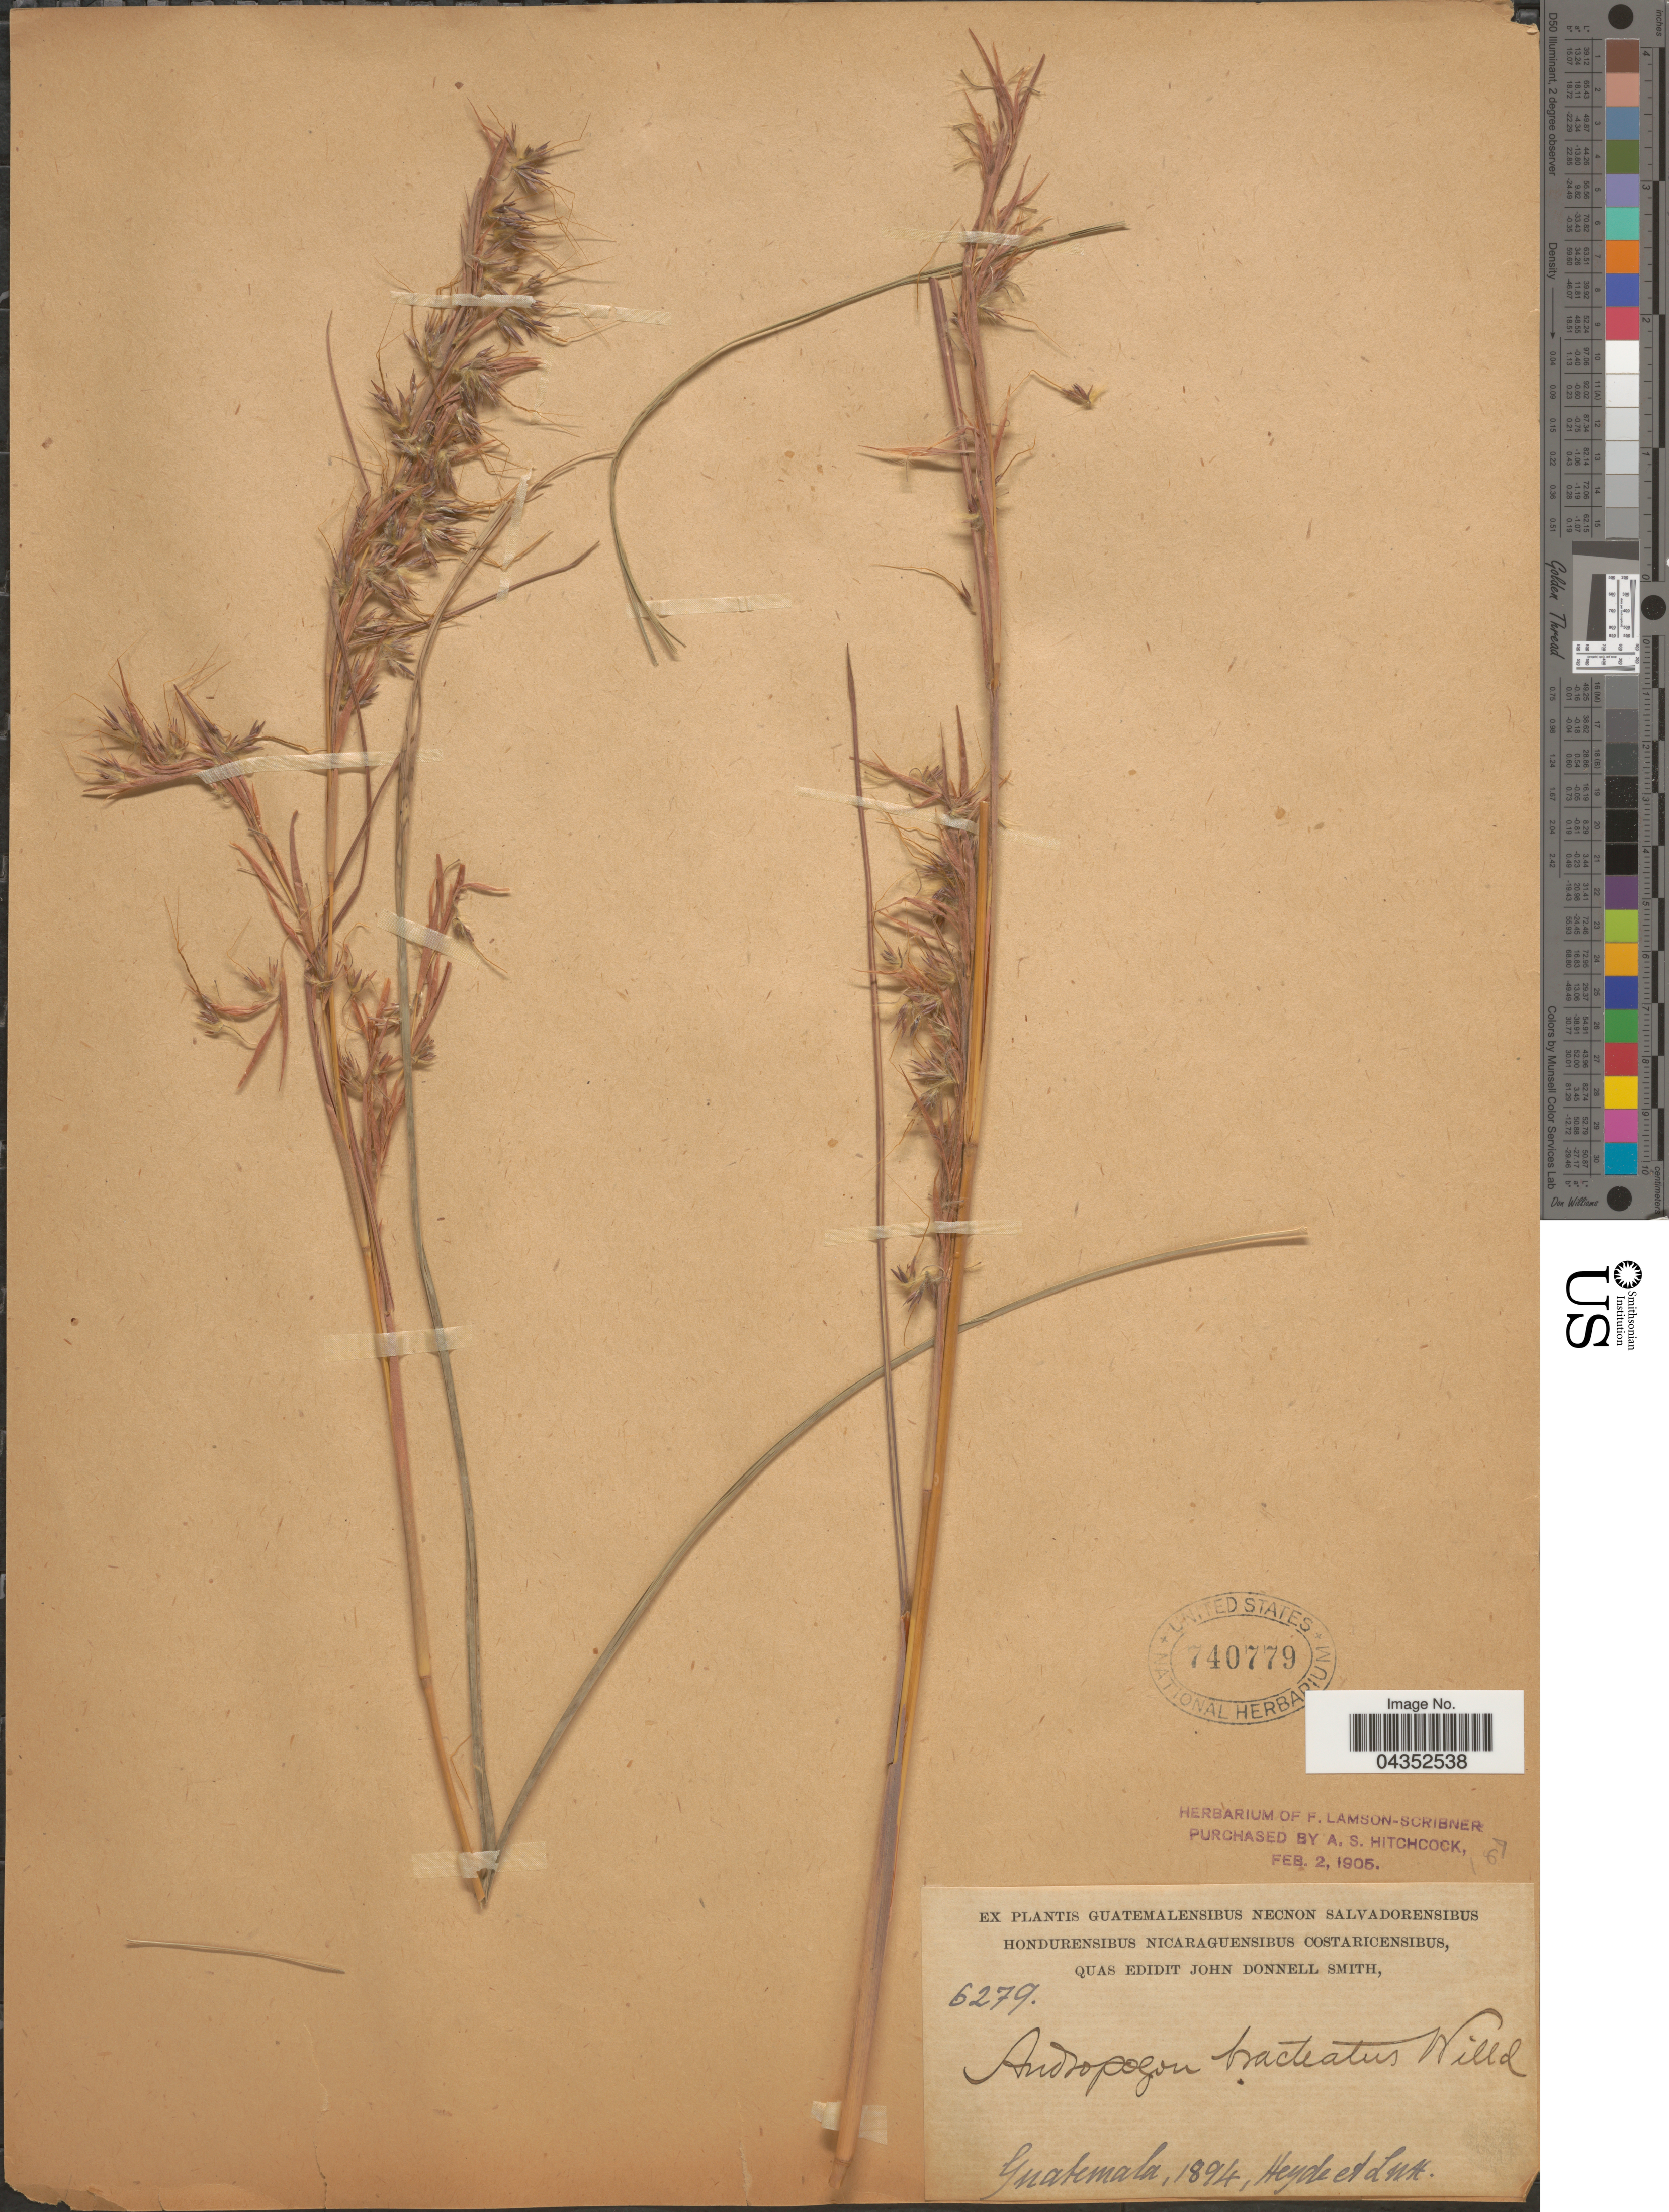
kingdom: Plantae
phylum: Tracheophyta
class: Liliopsida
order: Poales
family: Poaceae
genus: Hyparrhenia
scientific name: Hyparrhenia bracteata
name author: (Humb. & Bonpl.) Stapf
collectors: Heyde & Lux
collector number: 6279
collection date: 1894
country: Guatemala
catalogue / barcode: US 740779